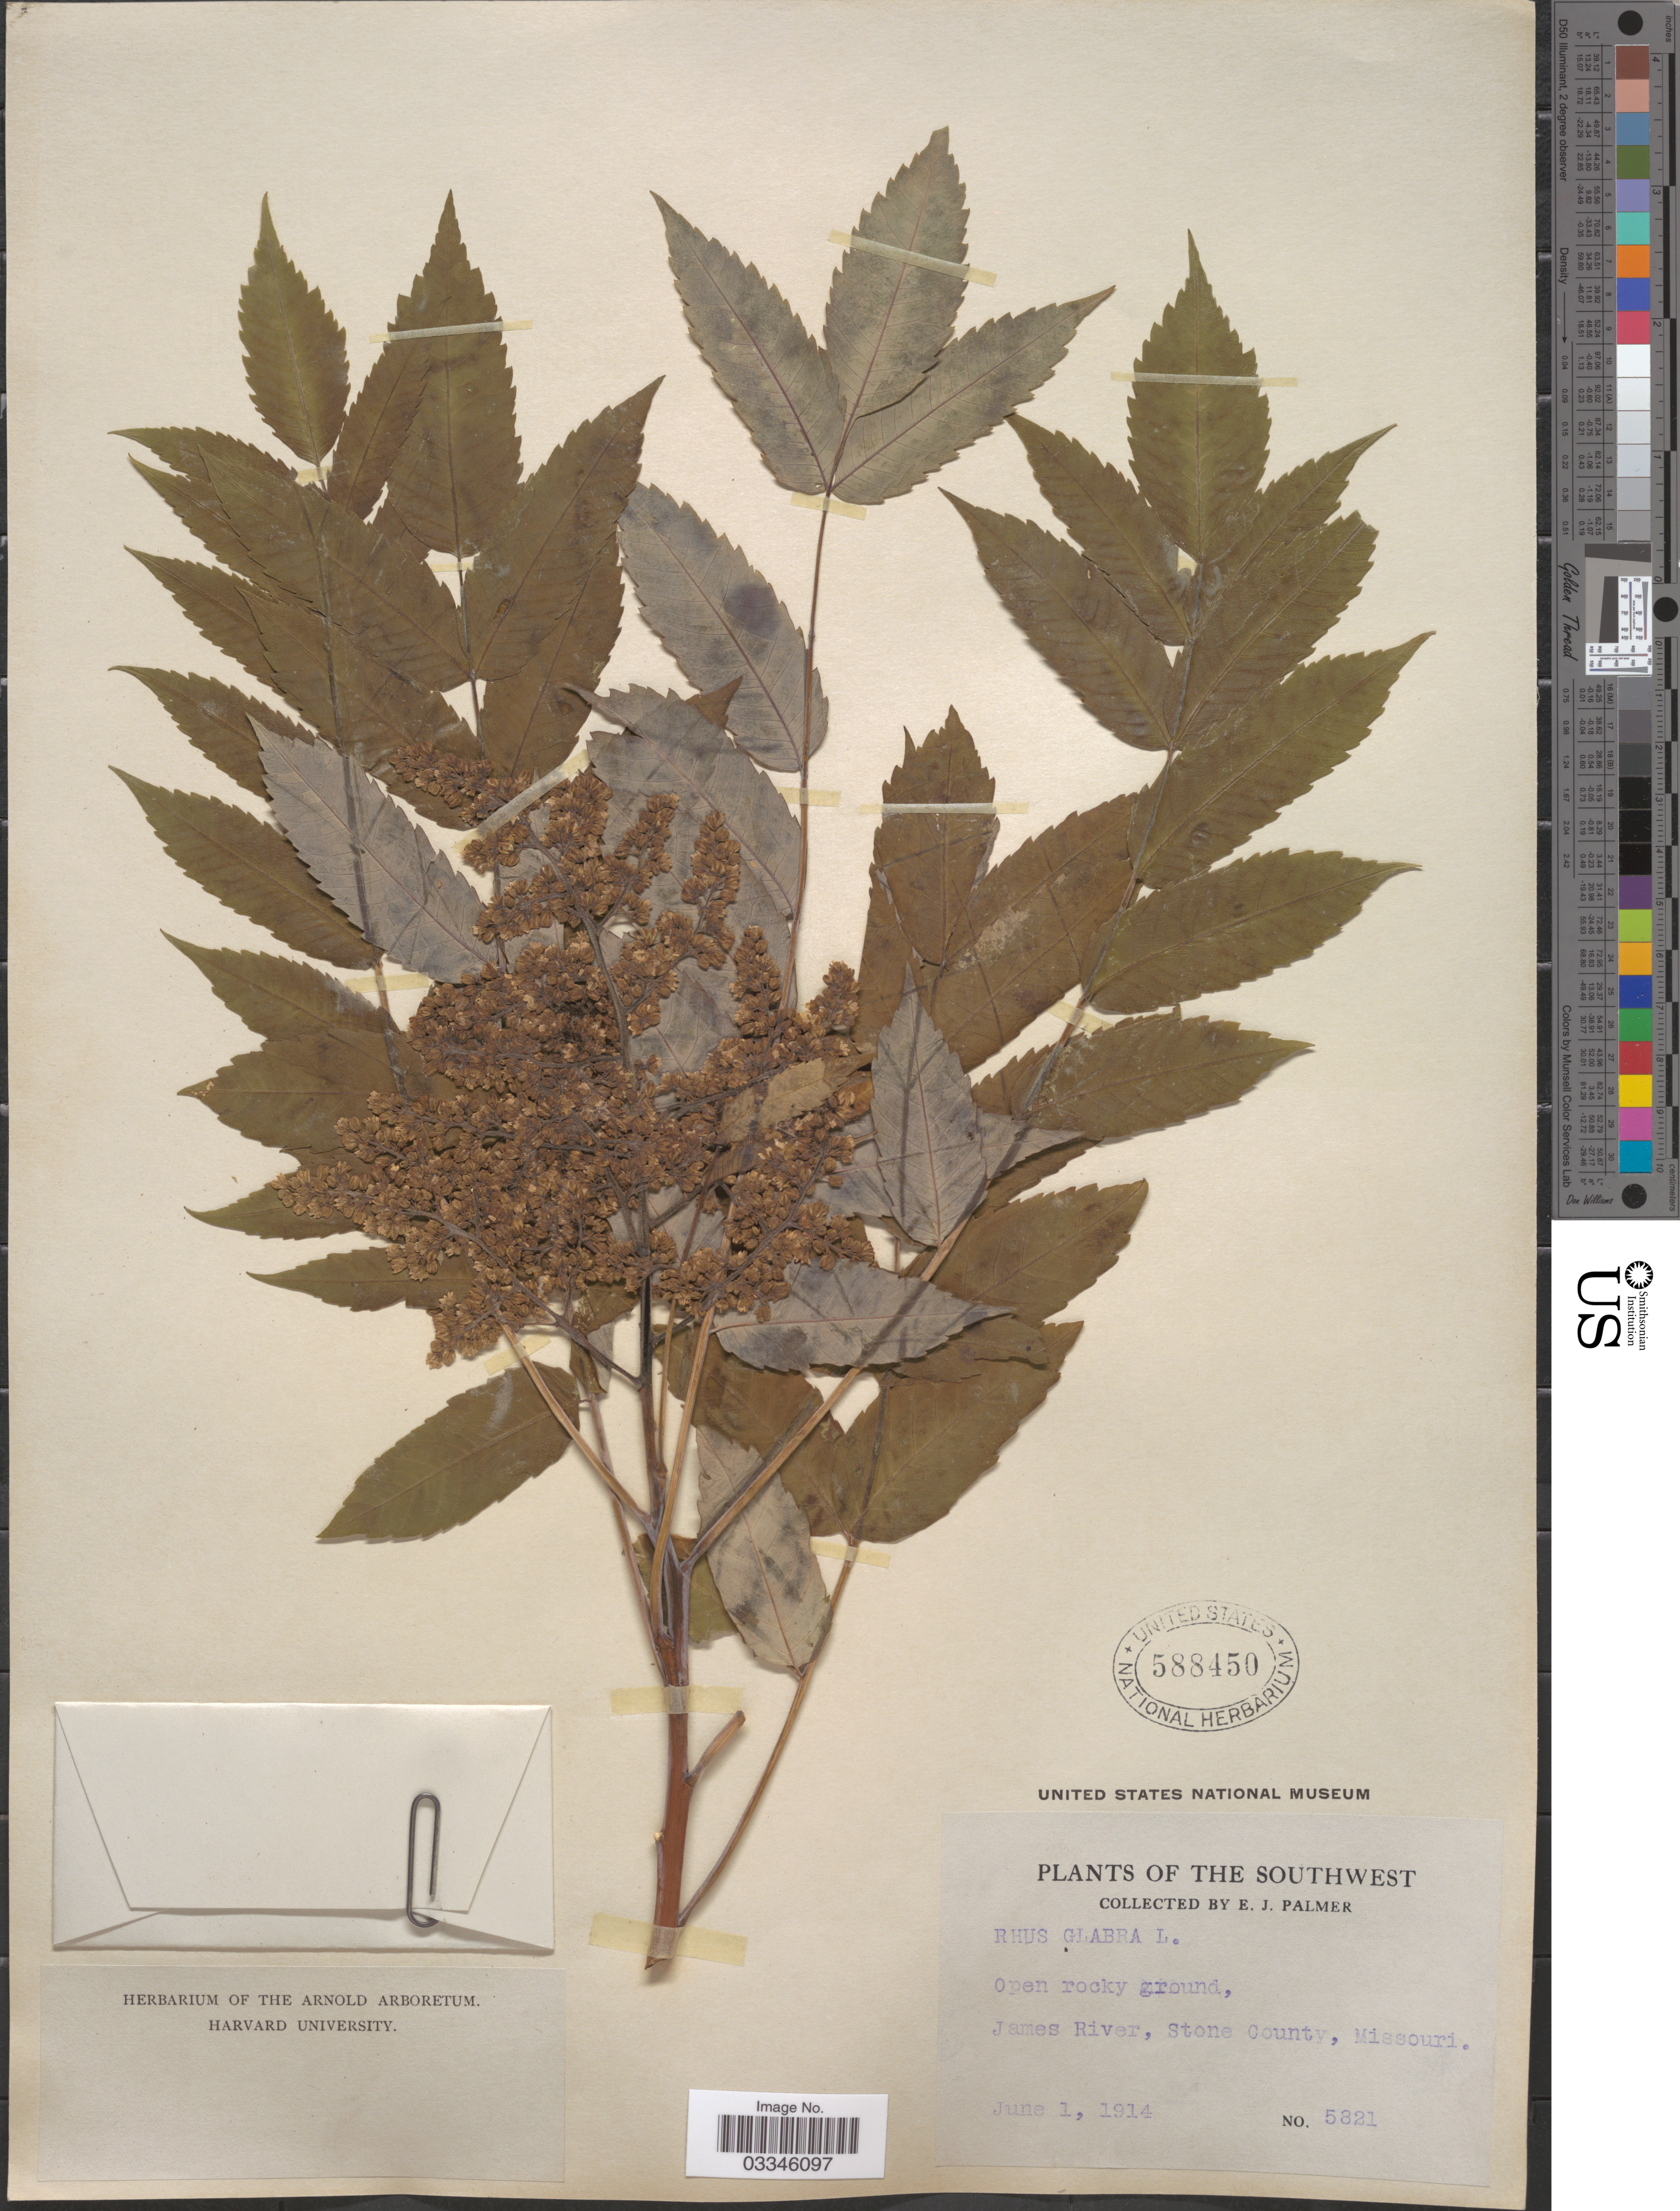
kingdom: Plantae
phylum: Tracheophyta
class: Magnoliopsida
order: Sapindales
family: Anacardiaceae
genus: Rhus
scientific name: Rhus glabra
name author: L.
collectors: E. J. Palmer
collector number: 5821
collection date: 1914-06-01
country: United States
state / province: Missouri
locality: The Southwest. James River, Stone County.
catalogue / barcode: US 588450